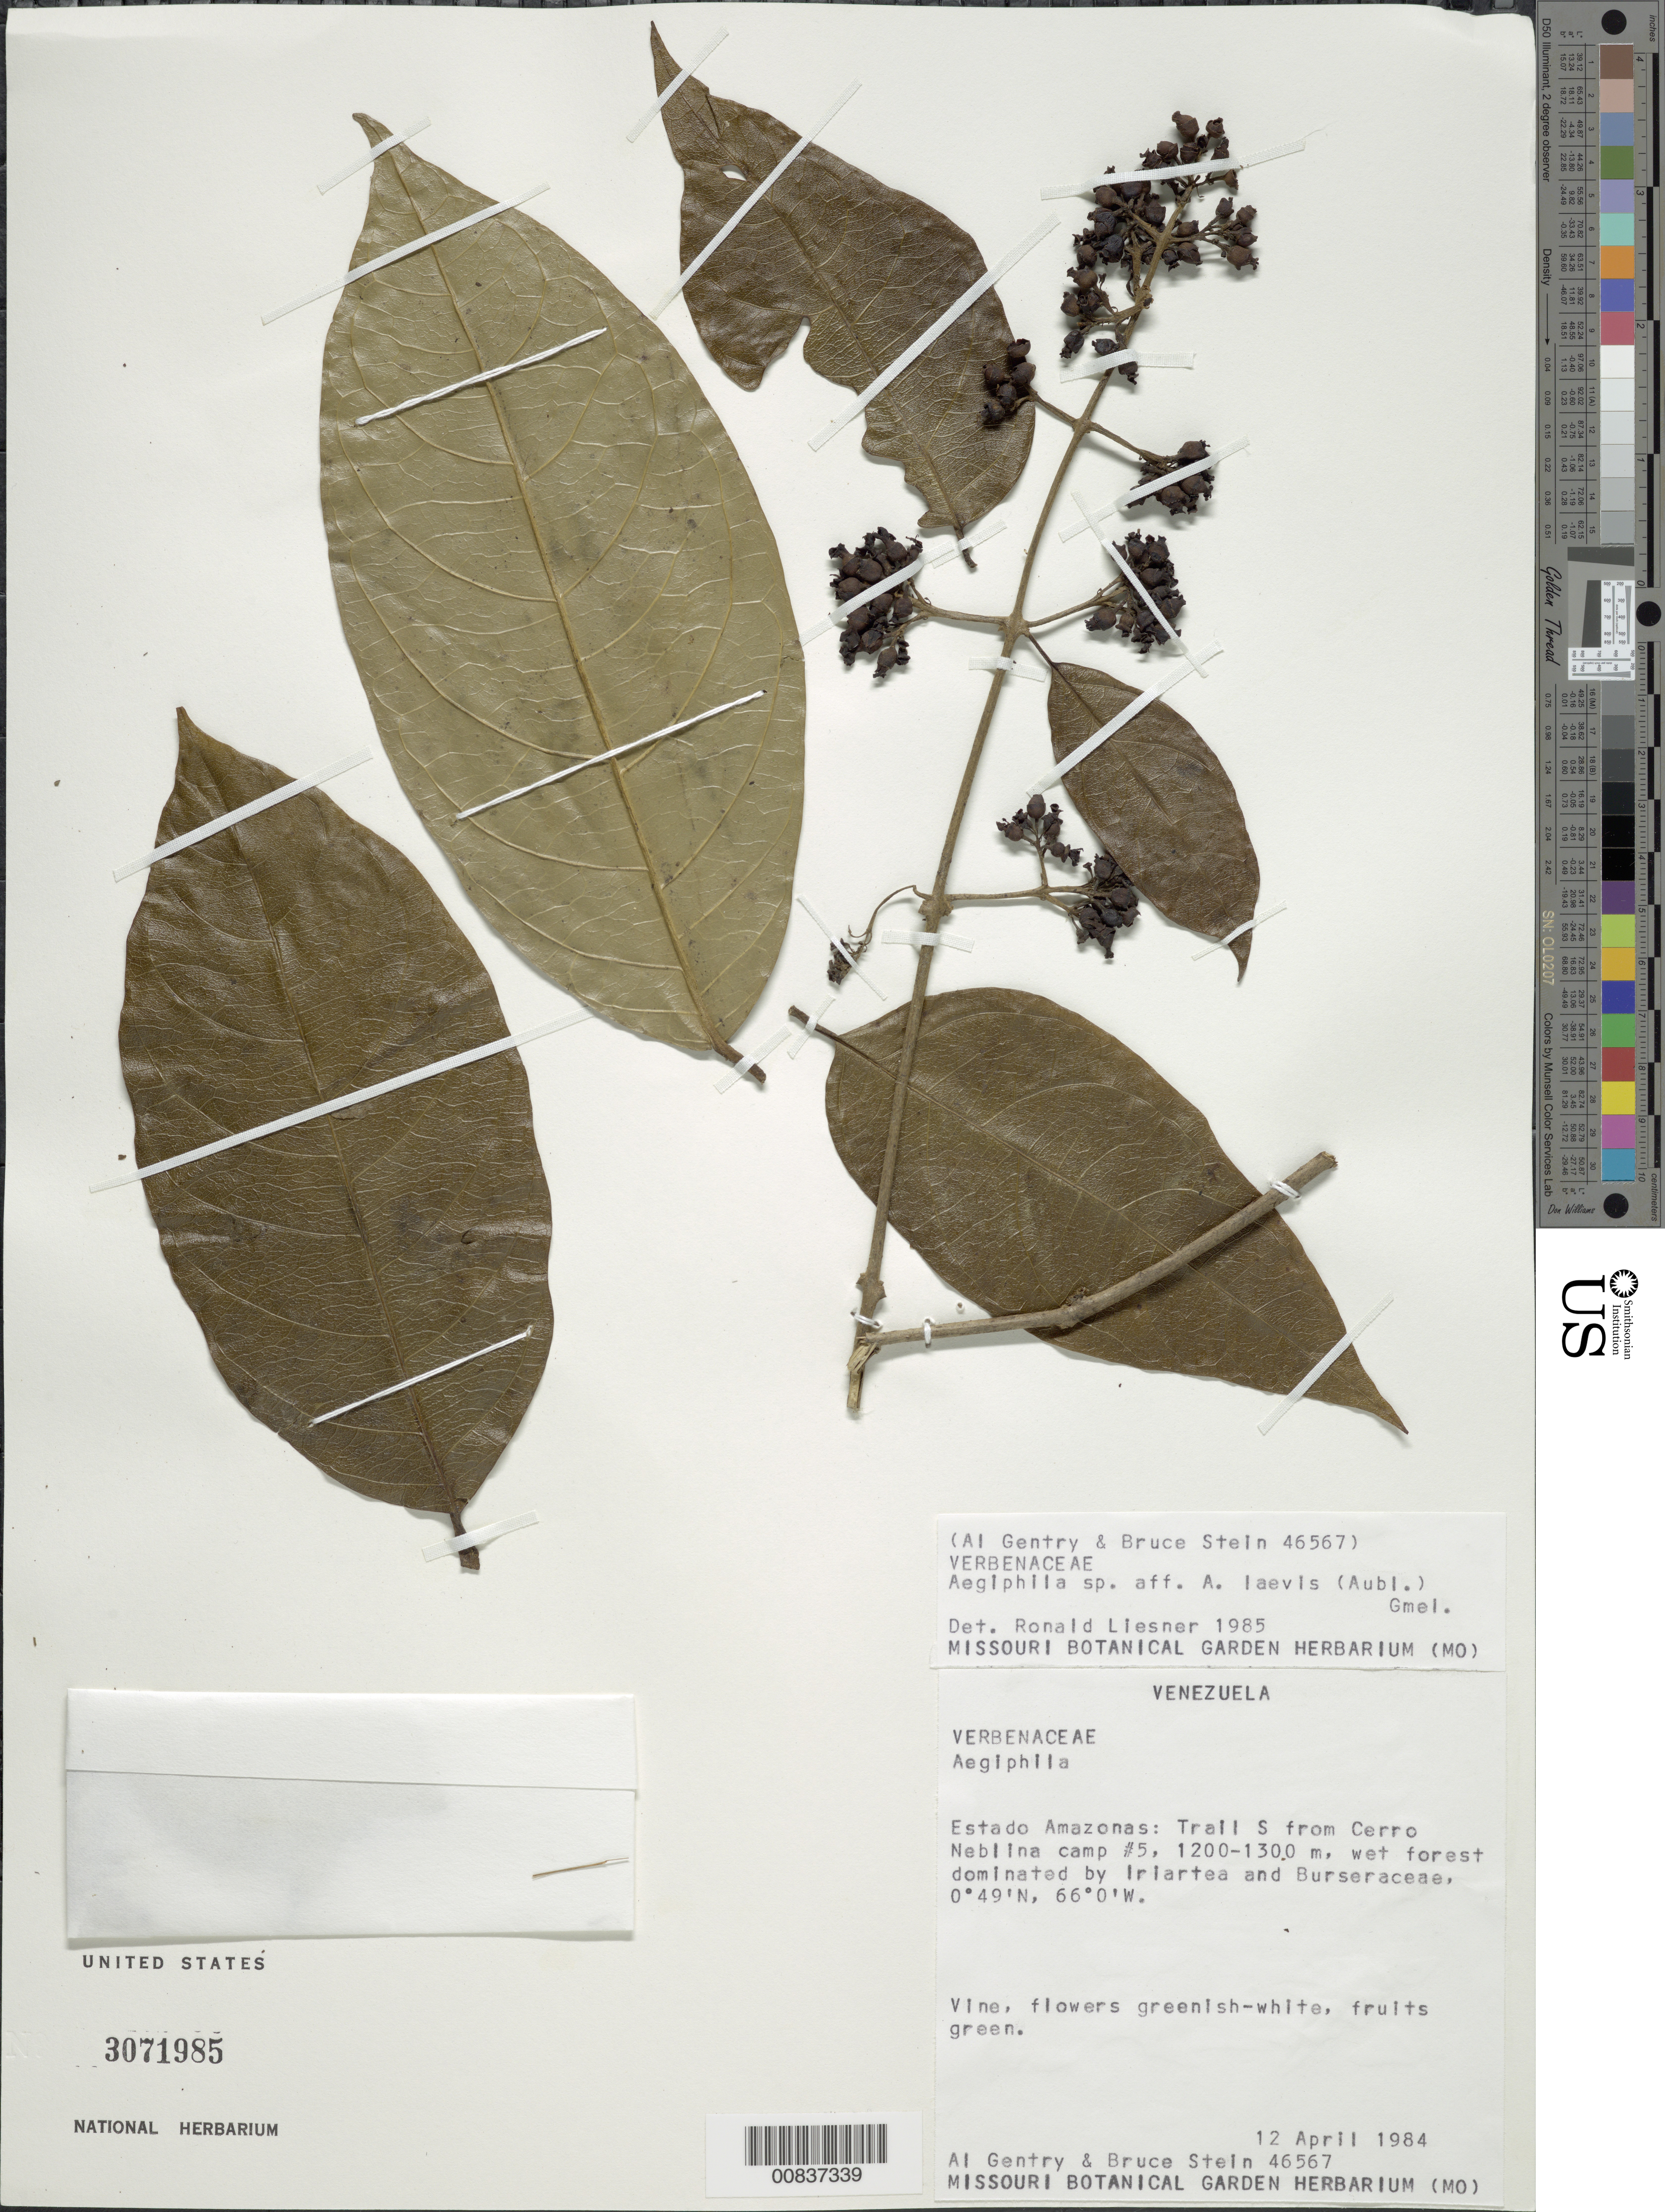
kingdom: Plantae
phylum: Tracheophyta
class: Magnoliopsida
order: Lamiales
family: Lamiaceae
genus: Aegiphila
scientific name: Aegiphila laevis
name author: (Aubl.) J.F. Gmel.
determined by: Liesner, R. L.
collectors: A. H. Gentry & B. Stein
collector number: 46567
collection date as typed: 12-Apr-84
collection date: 1984-04-12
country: Venezuela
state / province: Amazonas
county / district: Río Negro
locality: Cerro de La Neblina, S of Camp #5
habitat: Wet forest dominated by Iriartea and Burseraceae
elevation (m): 1200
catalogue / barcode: US 3071985